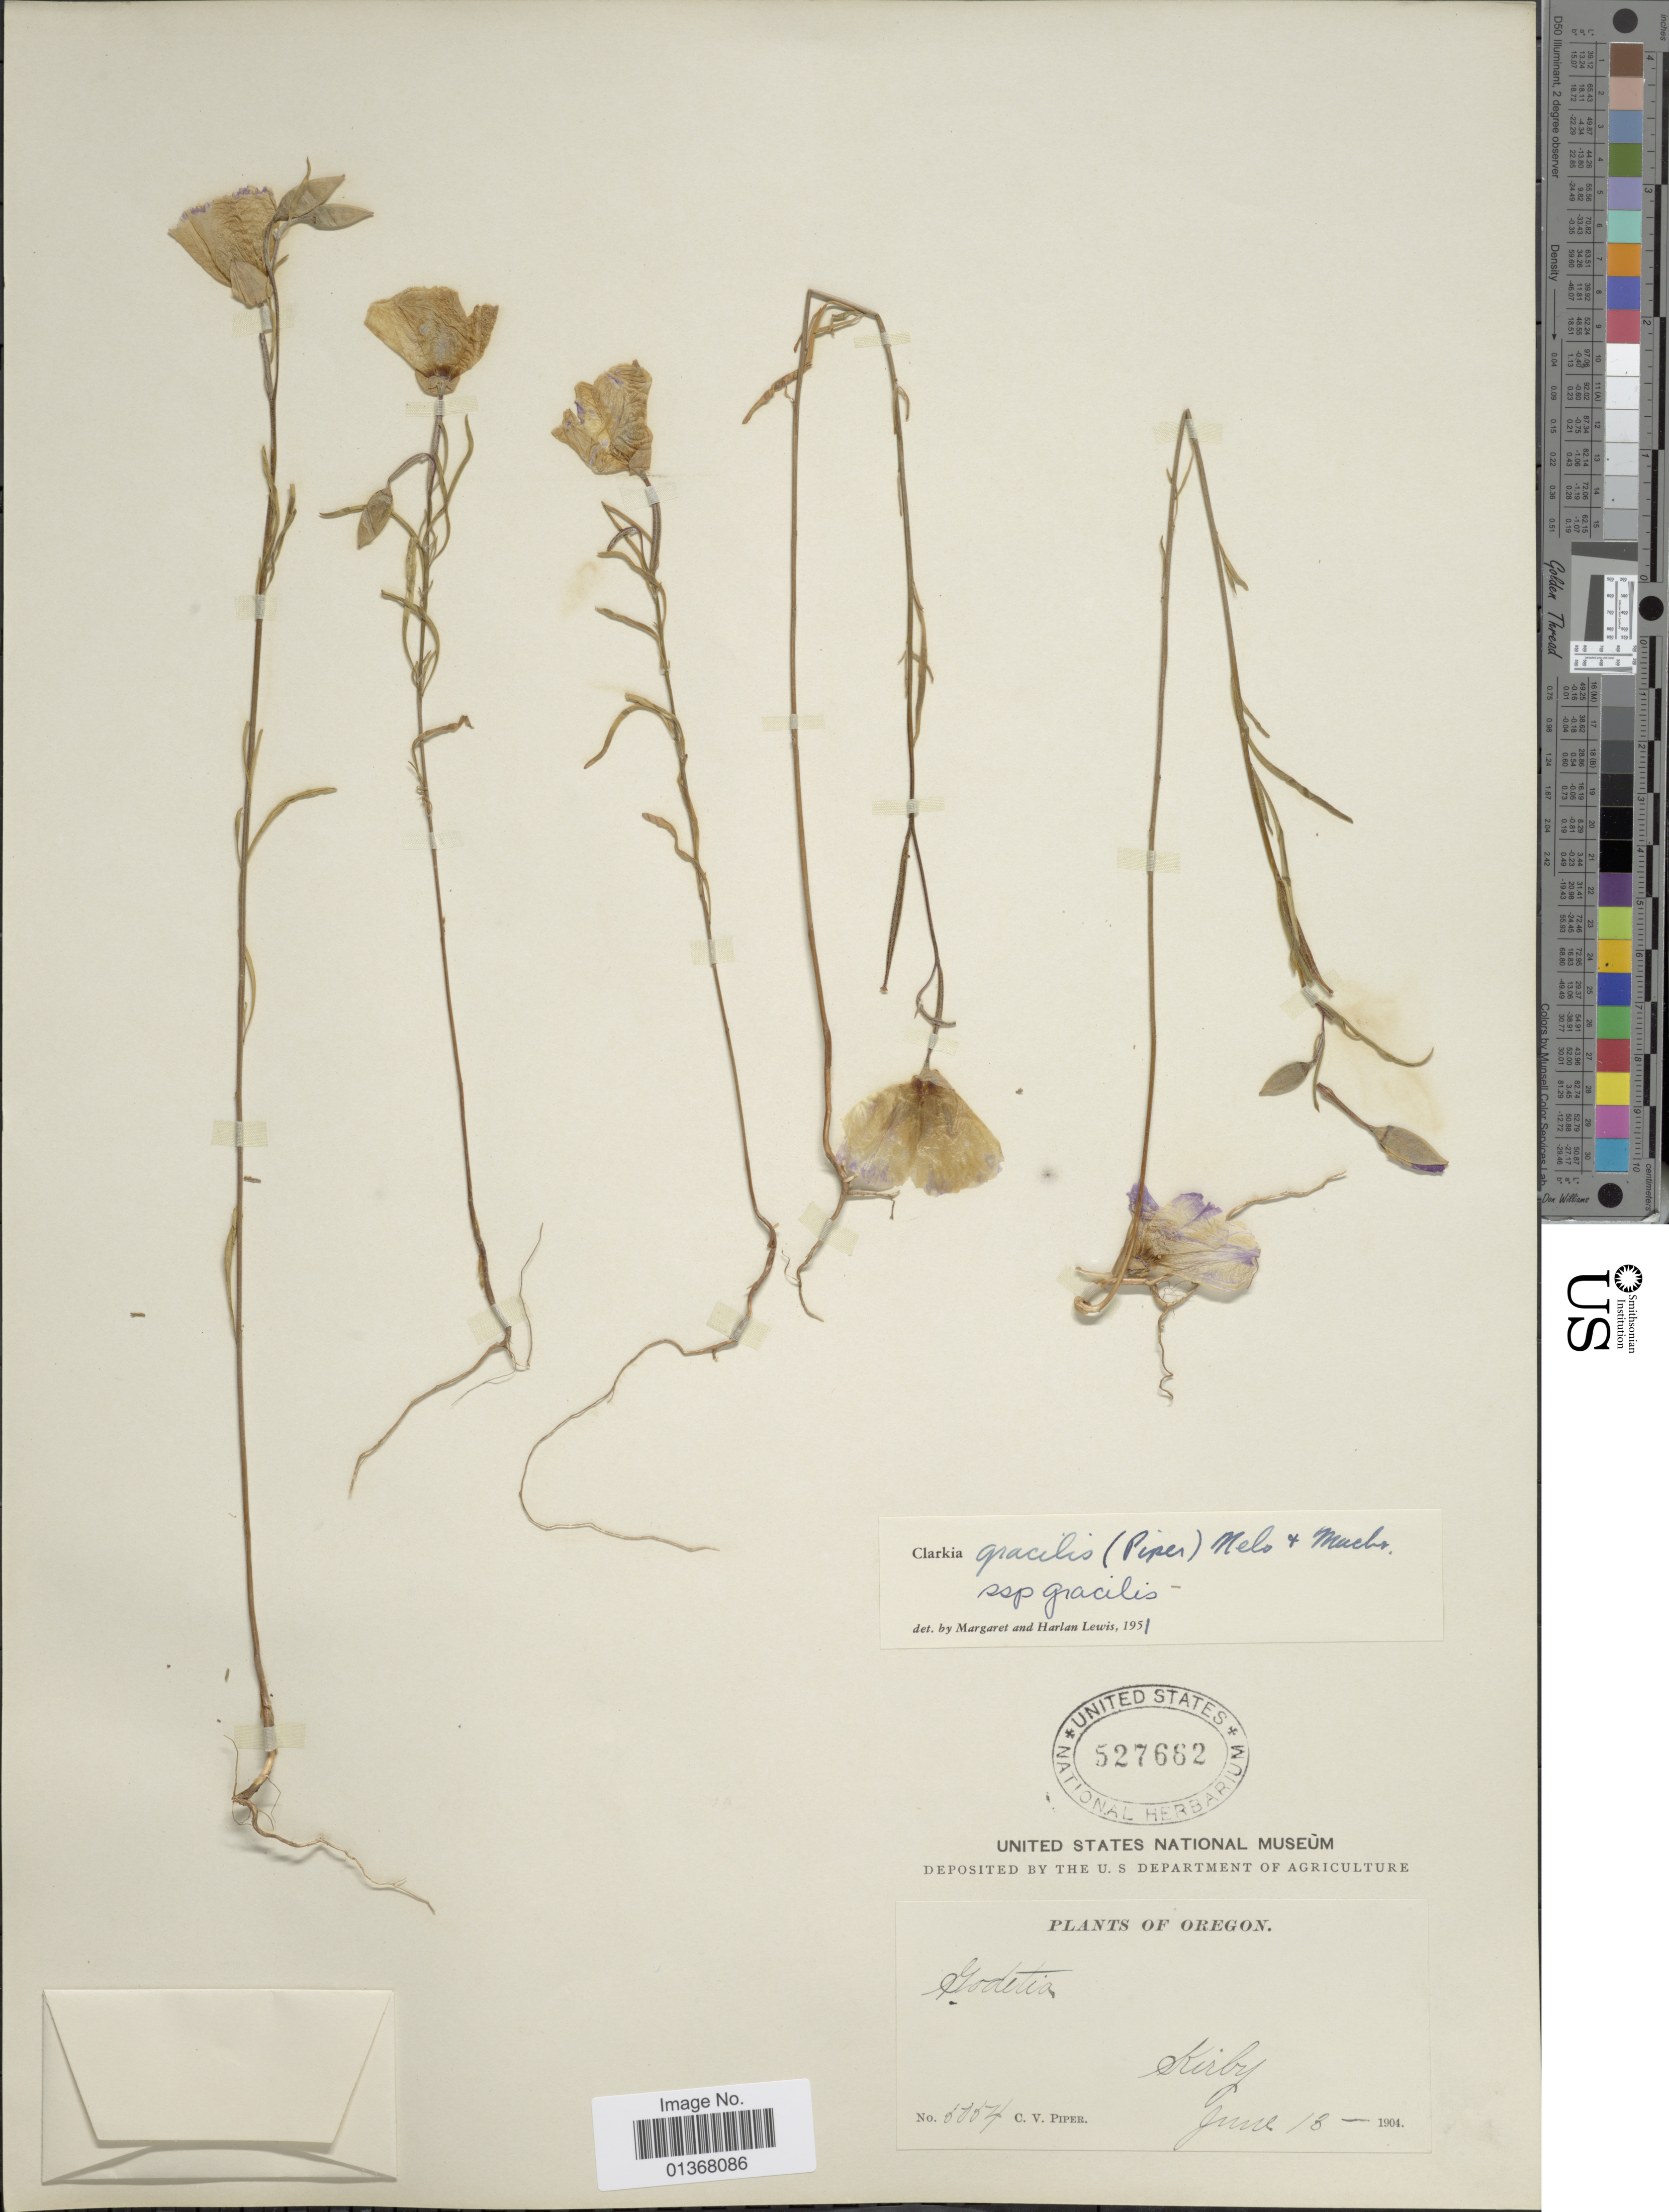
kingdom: Plantae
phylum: Tracheophyta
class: Magnoliopsida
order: Myrtales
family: Onagraceae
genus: Clarkia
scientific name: Clarkia gracilis subsp. gracilis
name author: (Piper) A. Nelson & J.F. Macbr.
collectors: C. V. Piper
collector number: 5054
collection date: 1904-06-13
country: United States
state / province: Oregon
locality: Kirby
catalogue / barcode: US 527682